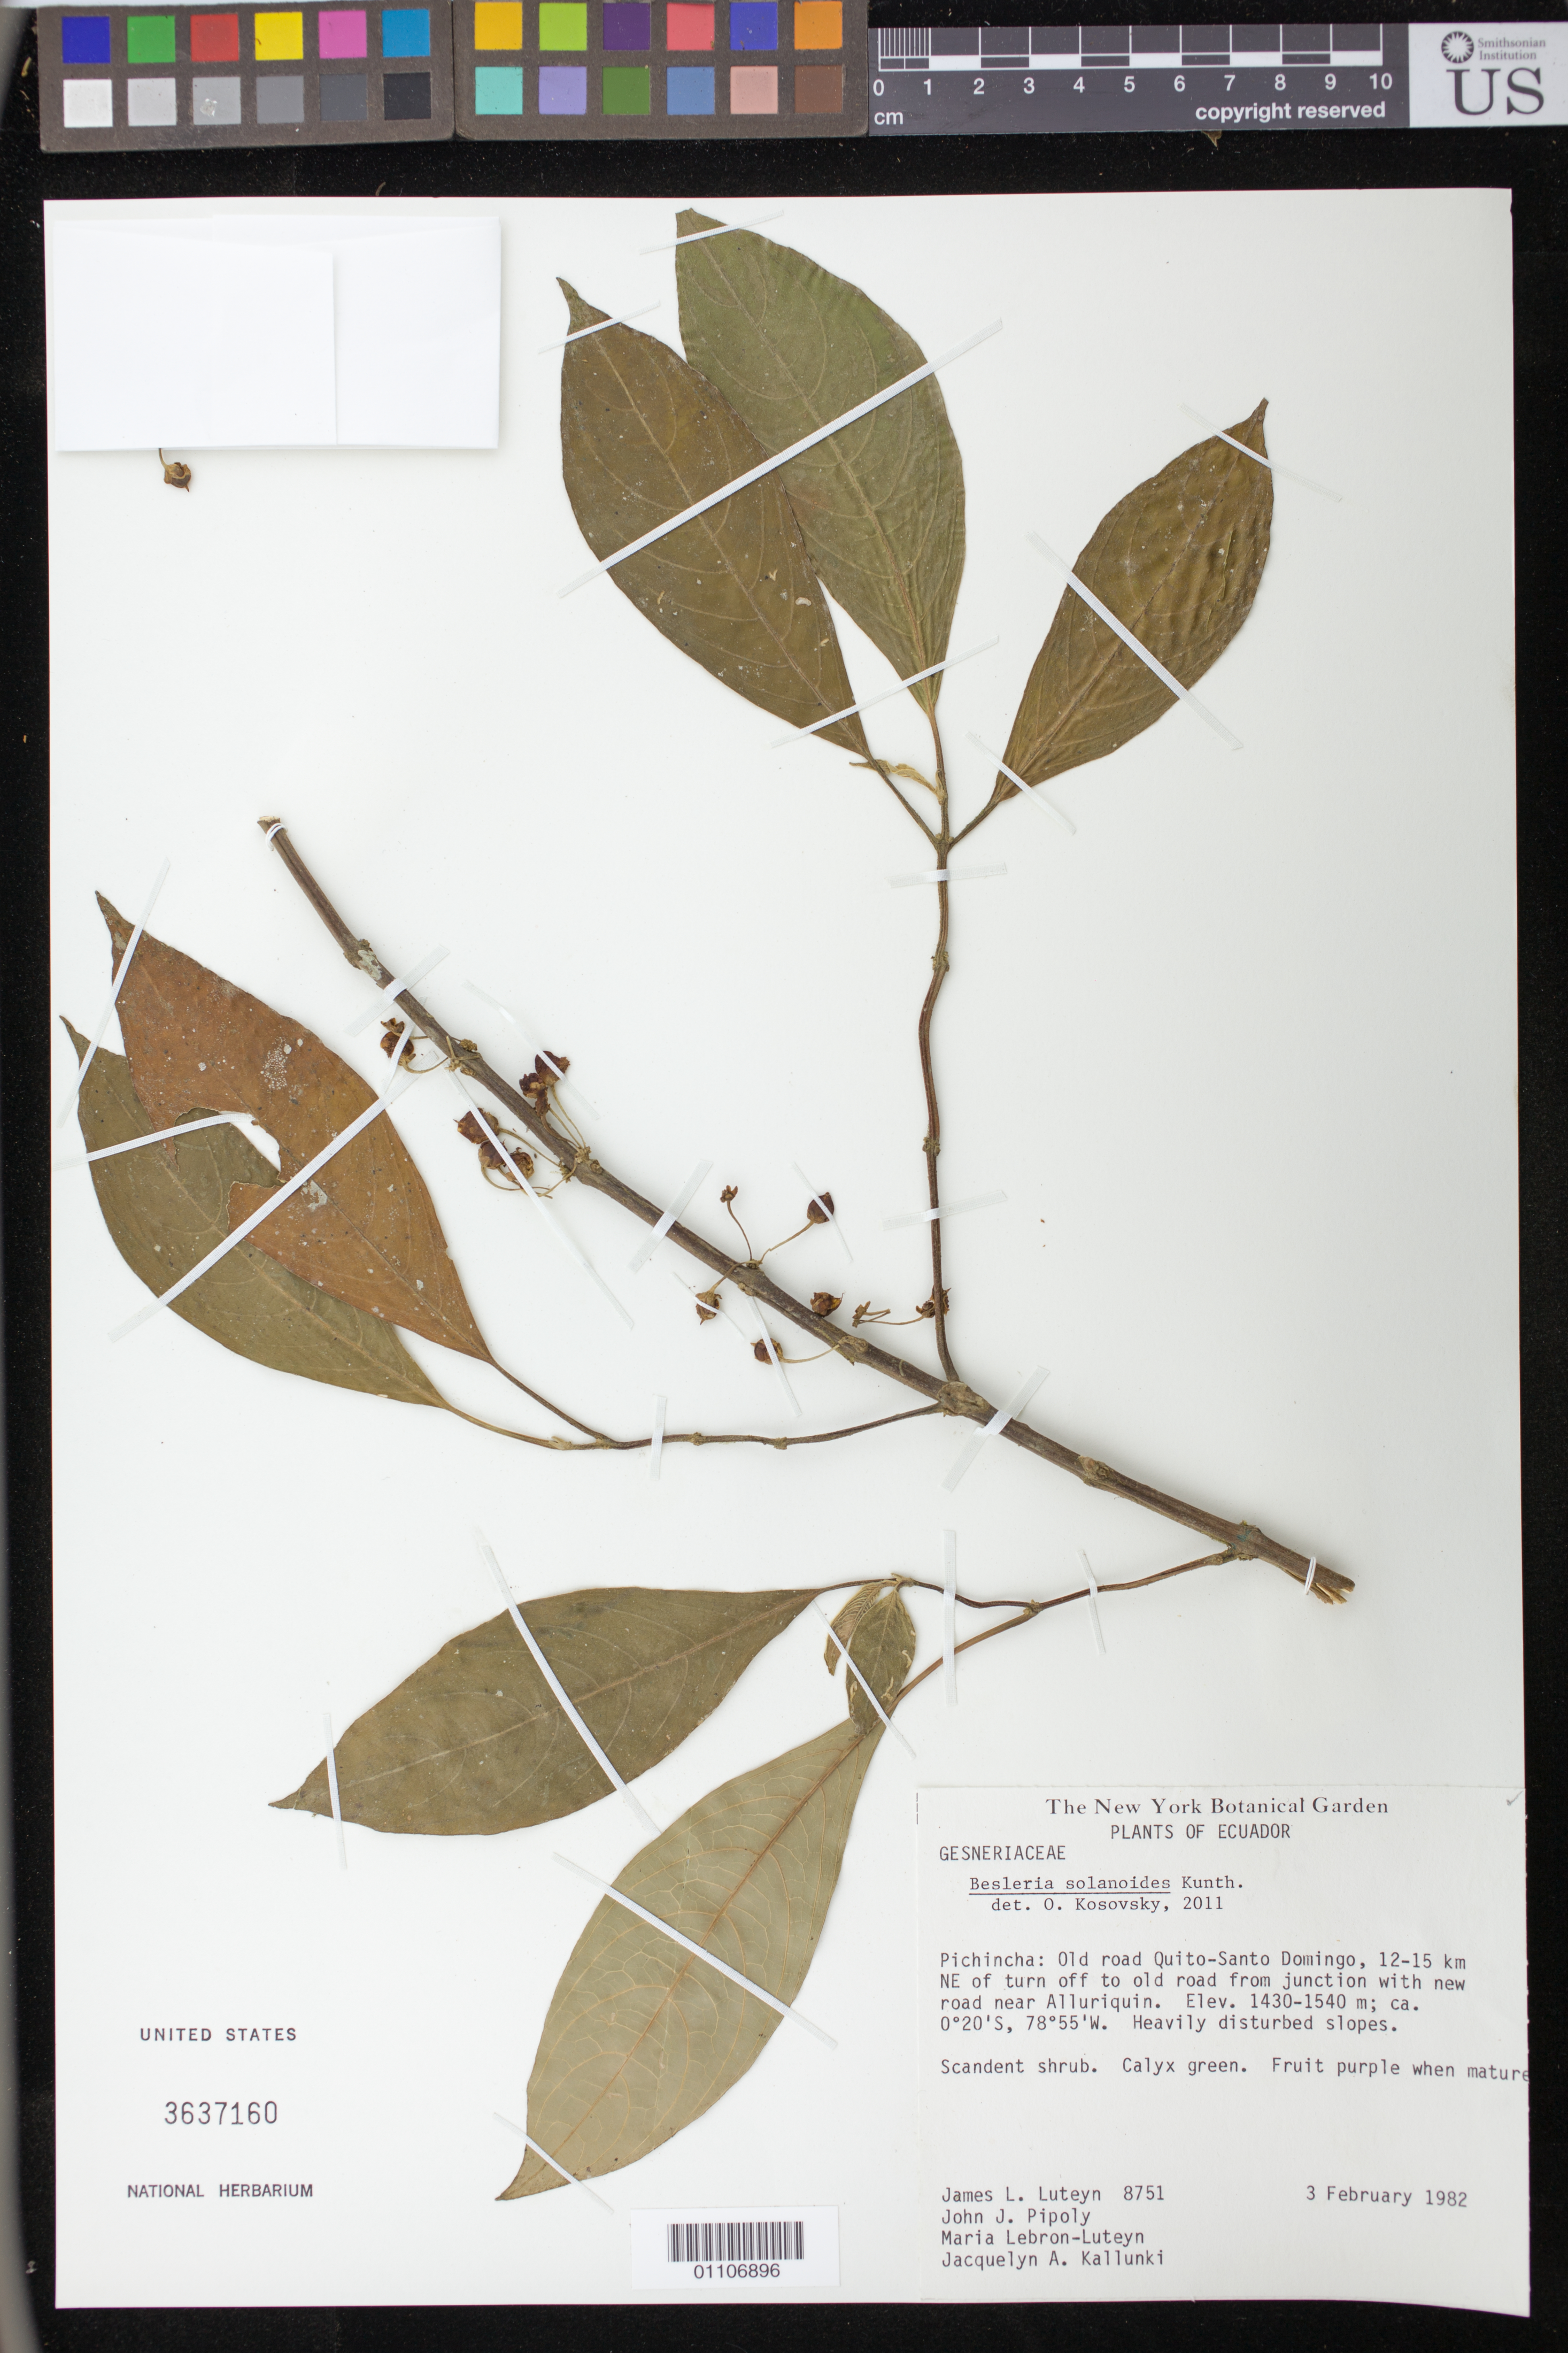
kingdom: Plantae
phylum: Tracheophyta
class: Magnoliopsida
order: Lamiales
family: Gesneriaceae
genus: Besleria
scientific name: Besleria solanoides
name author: Kunth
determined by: Kosovsky, O.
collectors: J. L. Luteyn, J. J. Pipoly, M. L. Lebrón-Luteyn & J. Kallunki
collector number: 8751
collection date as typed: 03 Feb 1982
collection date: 1982-02-03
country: Ecuador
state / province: Pichincha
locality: Old road Quito-Santo Domingo, 12-15 km NE of turn off to old road from junction with new road near Alluriquin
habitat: Heavily disturbed slopes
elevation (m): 1430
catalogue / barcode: US 3637160